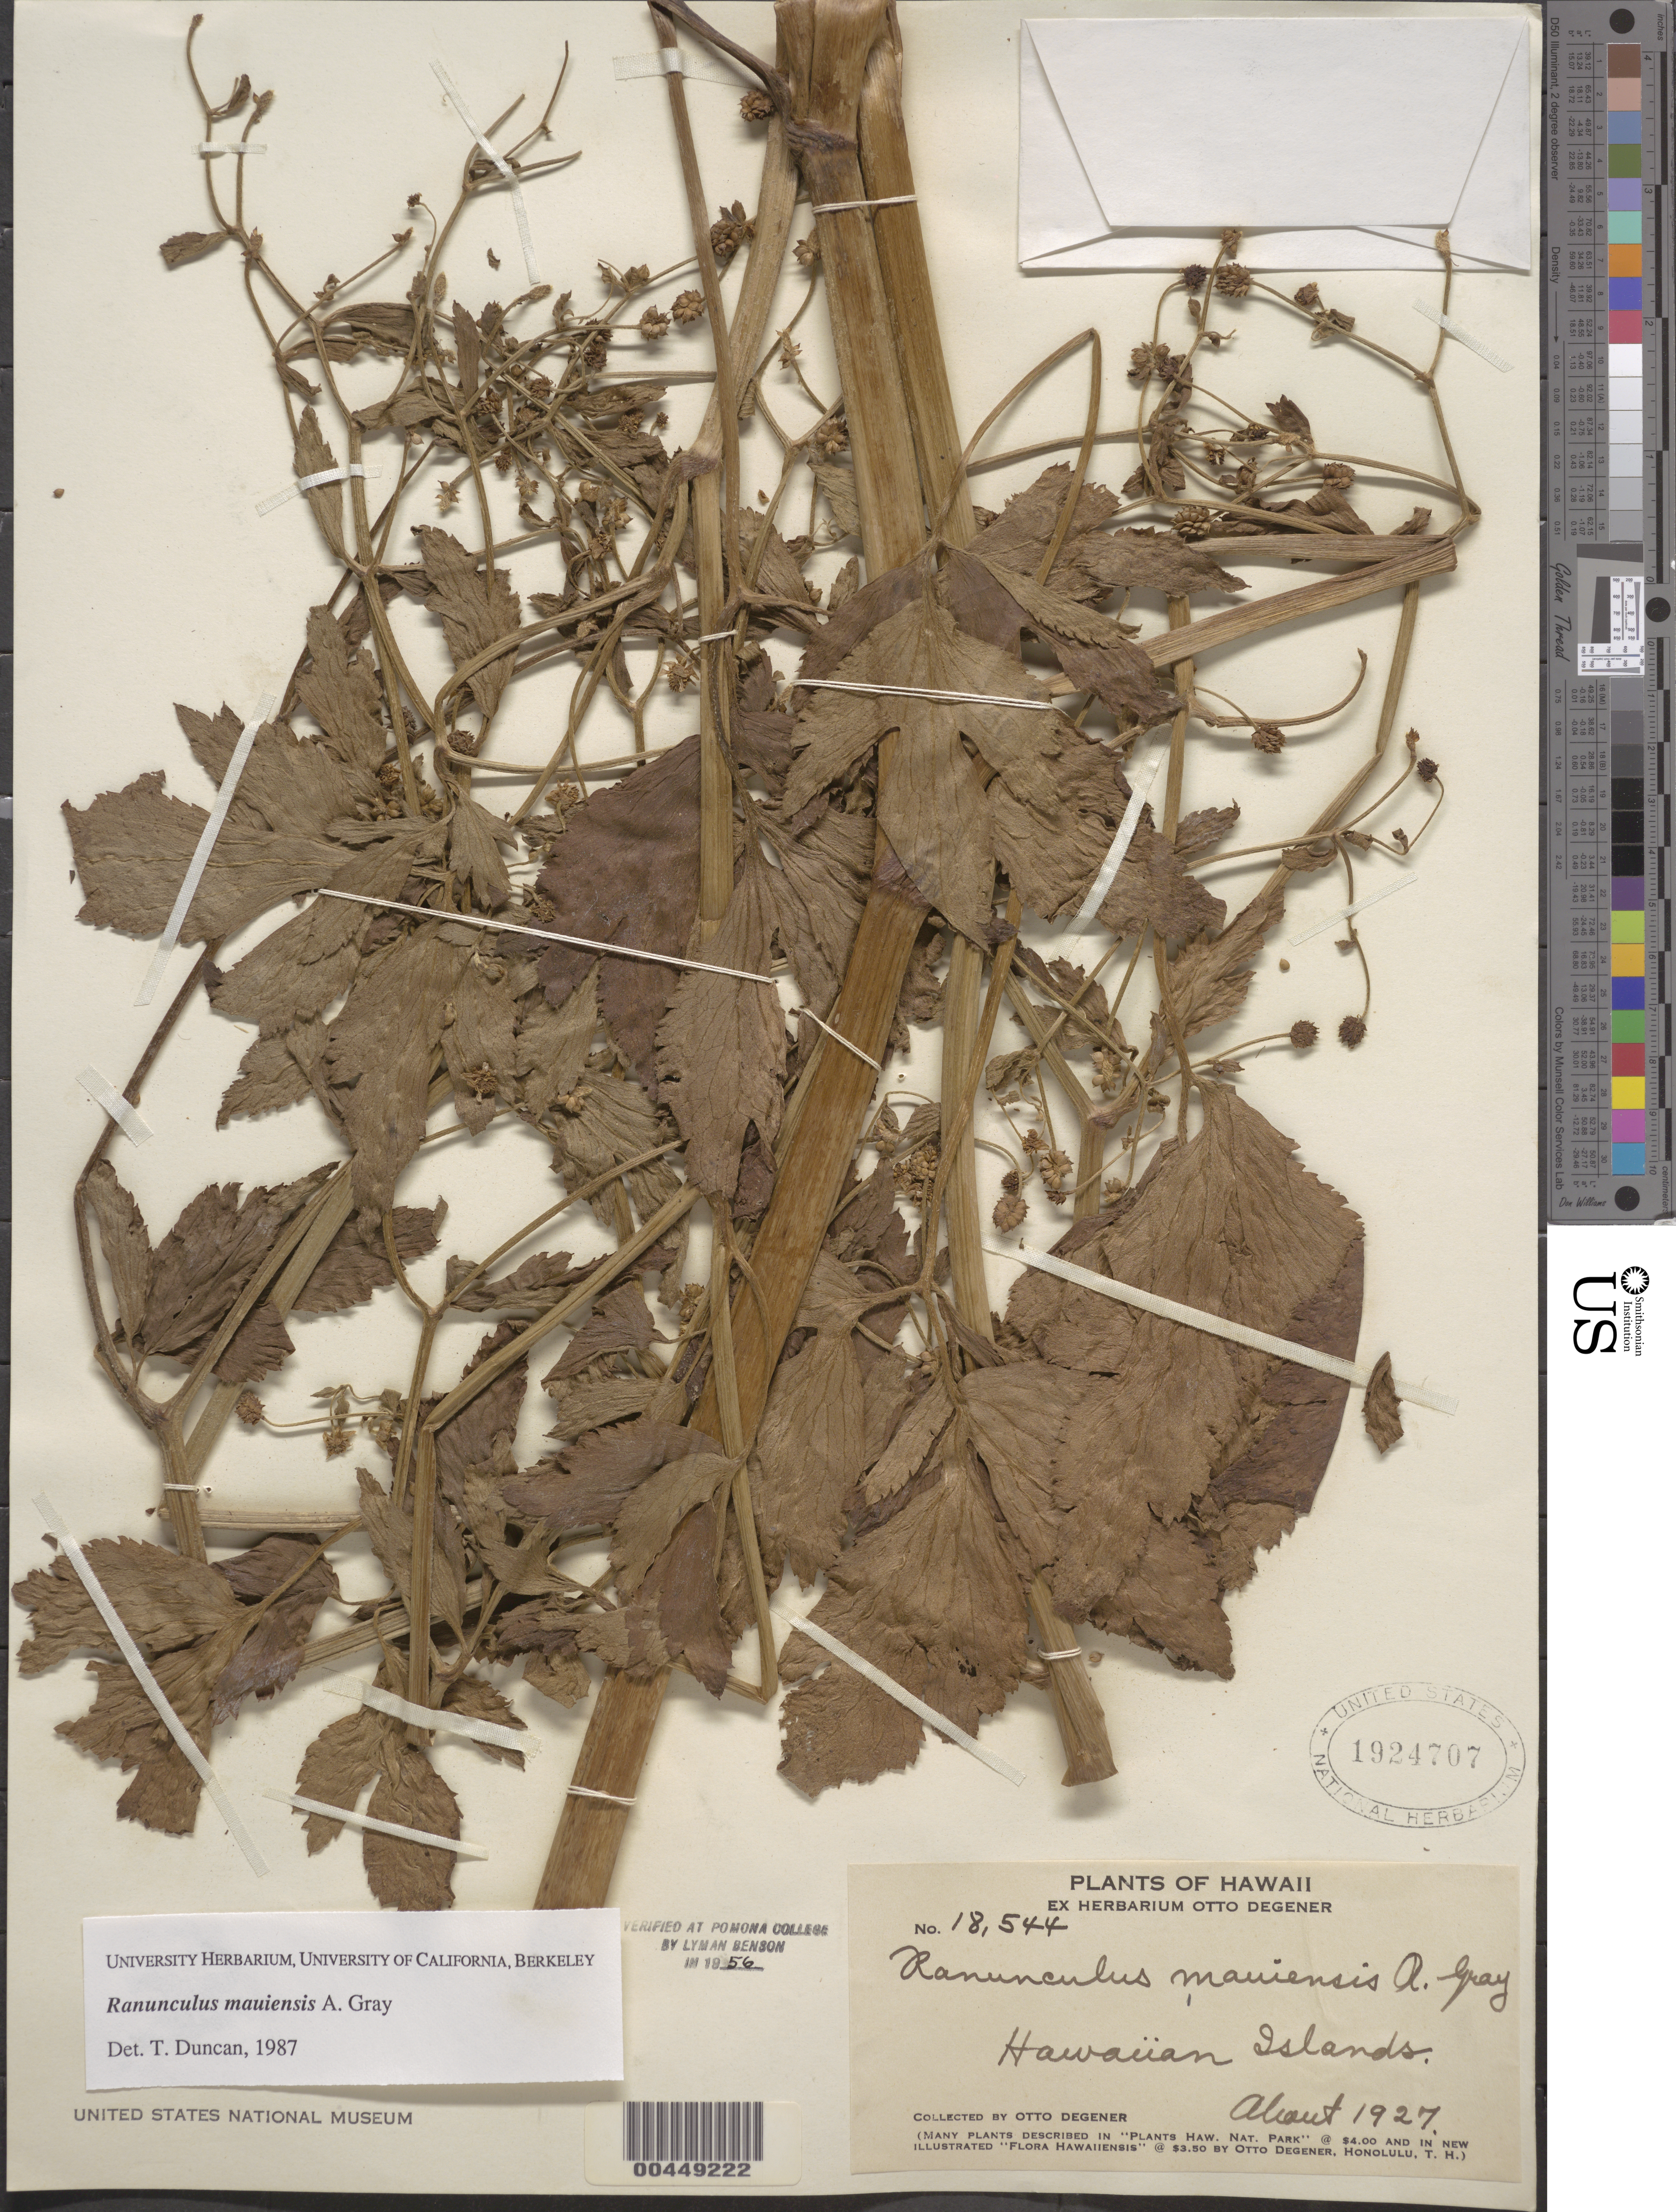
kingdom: Plantae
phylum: Tracheophyta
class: Magnoliopsida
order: Ranunculales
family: Ranunculaceae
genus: Ranunculus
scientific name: Ranunculus mauiensis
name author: A. Gray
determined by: Duncan, T.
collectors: O. Degener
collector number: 18544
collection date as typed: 1927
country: United States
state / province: Hawaii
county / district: Hawaii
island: Hawaii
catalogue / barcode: US 1924707